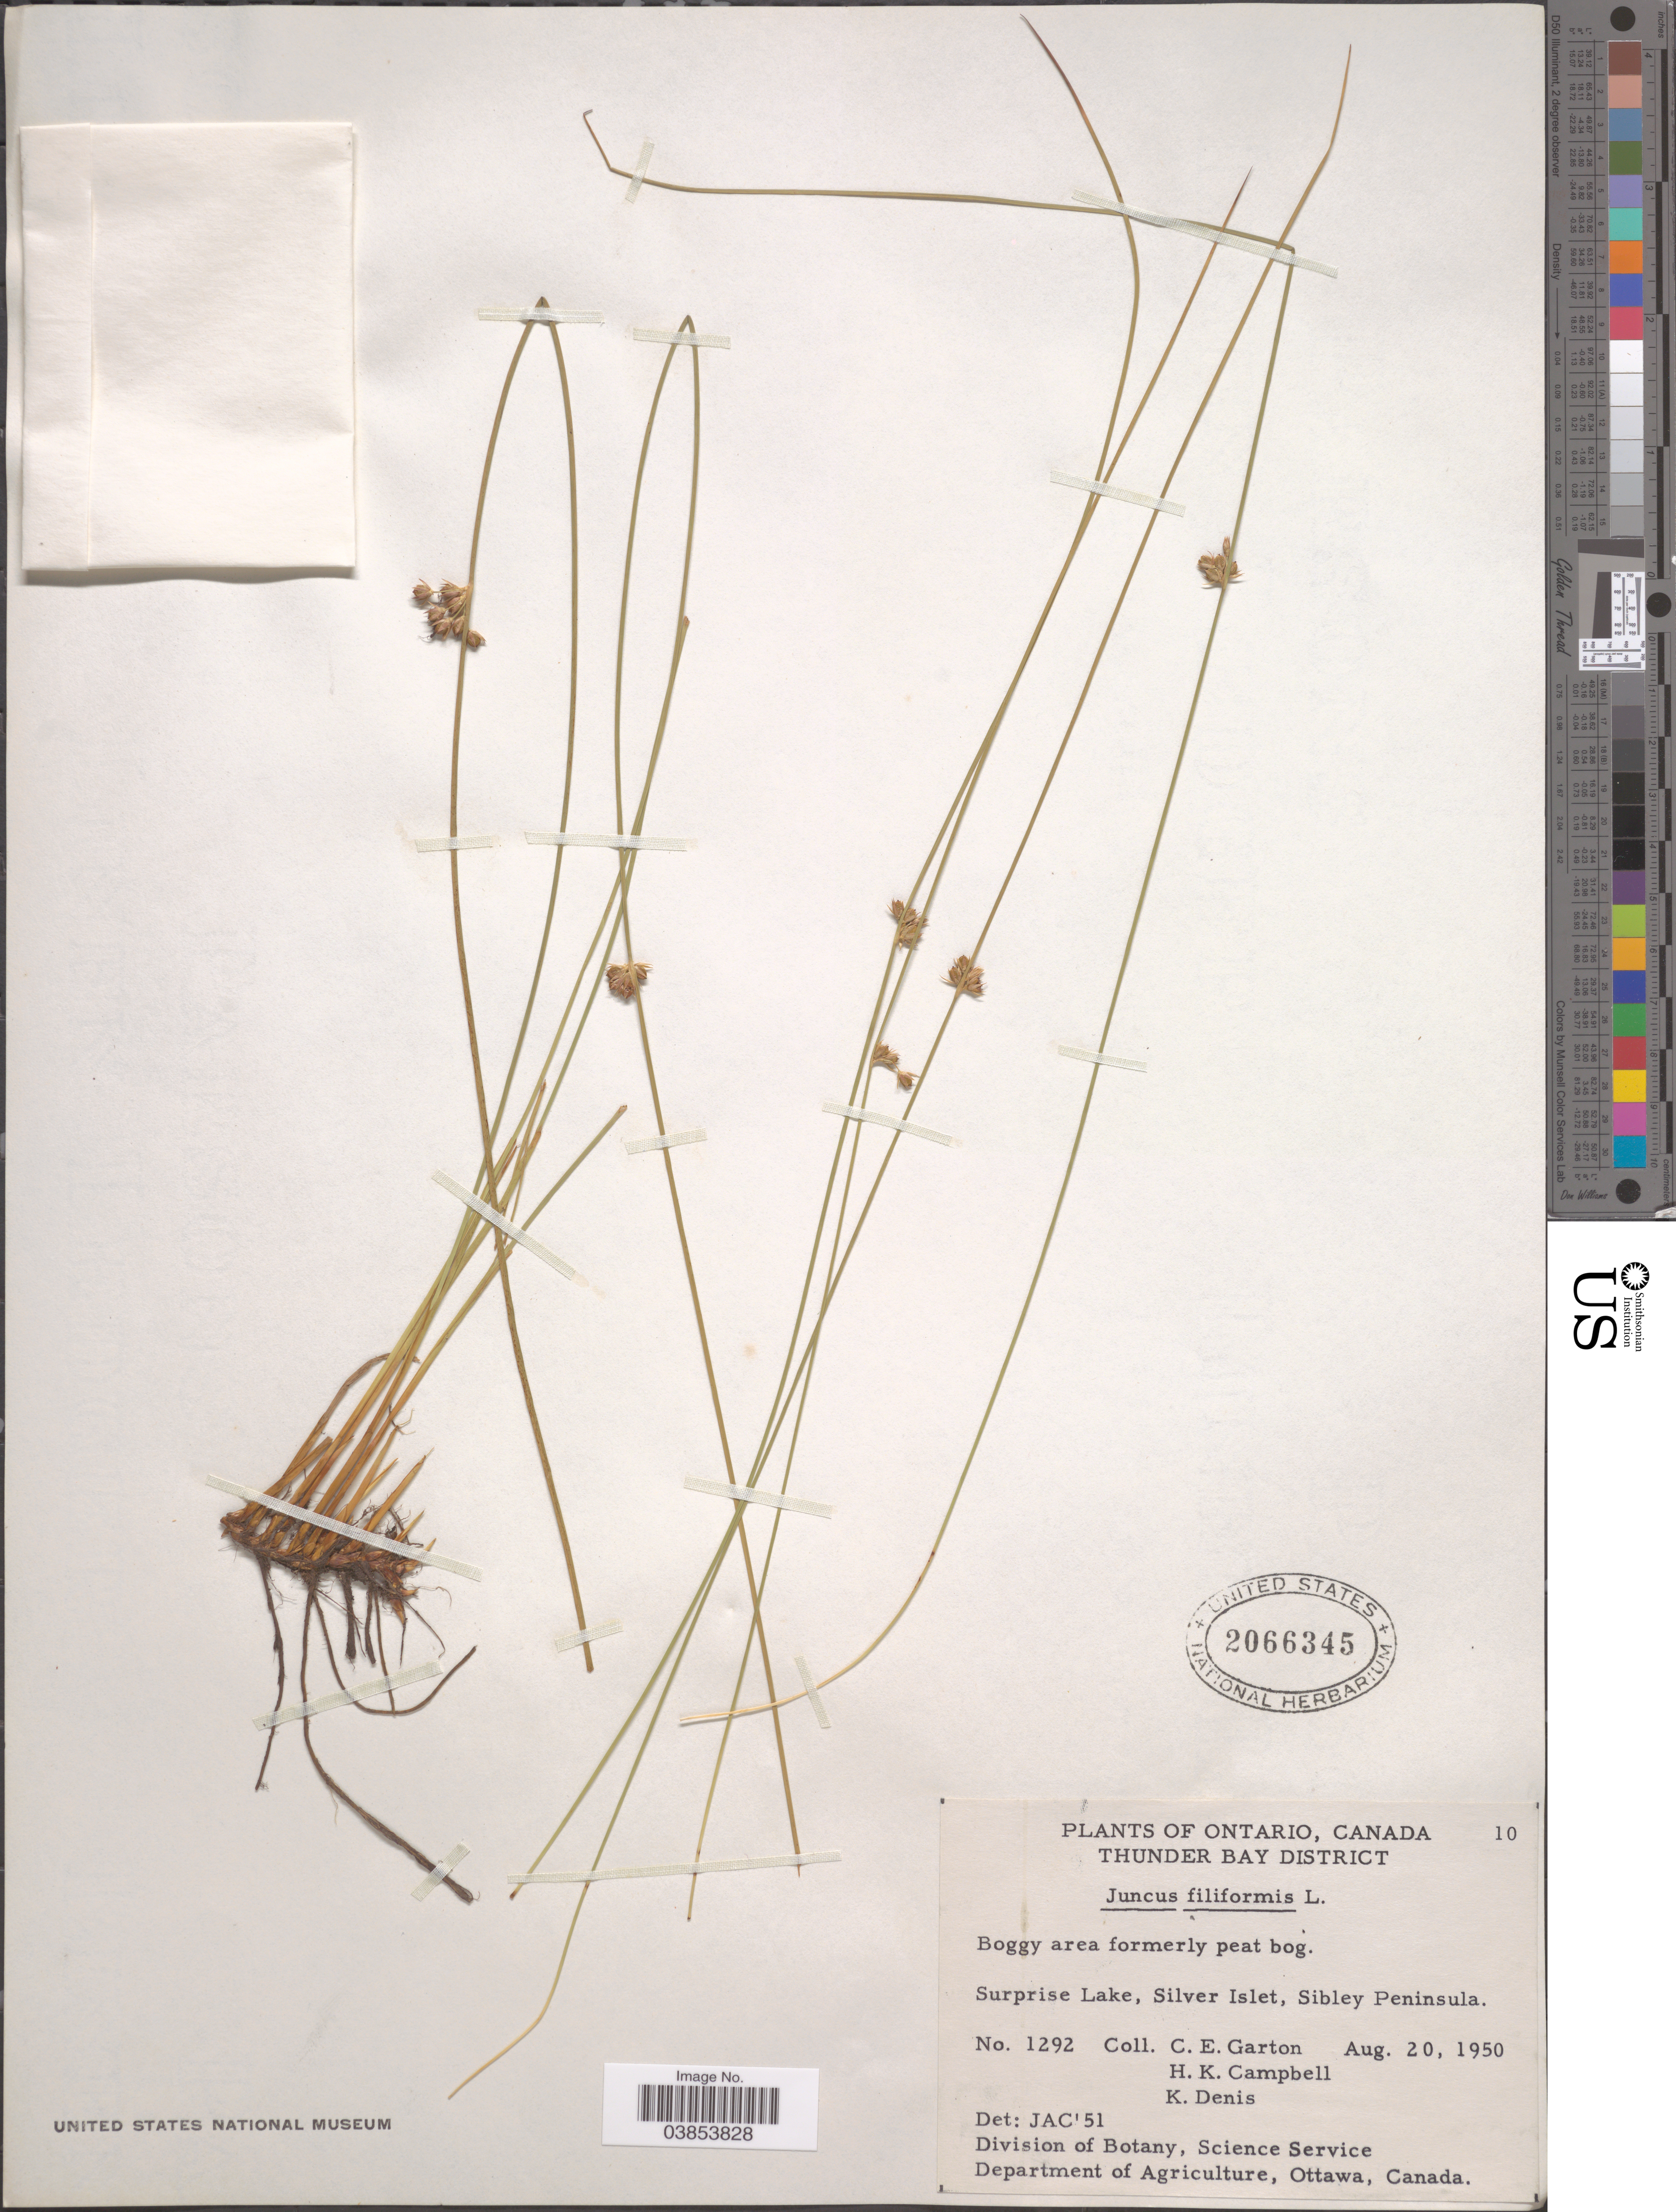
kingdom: Plantae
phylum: Tracheophyta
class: Liliopsida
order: Poales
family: Juncaceae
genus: Juncus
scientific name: Juncus filiformis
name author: L.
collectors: C. E. Garton, H. K. Campbell & K. Denis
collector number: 1292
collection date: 1950-08-20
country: Canada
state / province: Ontario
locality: Thunder Bay District. Surprise Lake, Silver Islet, Sibley Peninsula.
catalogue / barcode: US 2066345